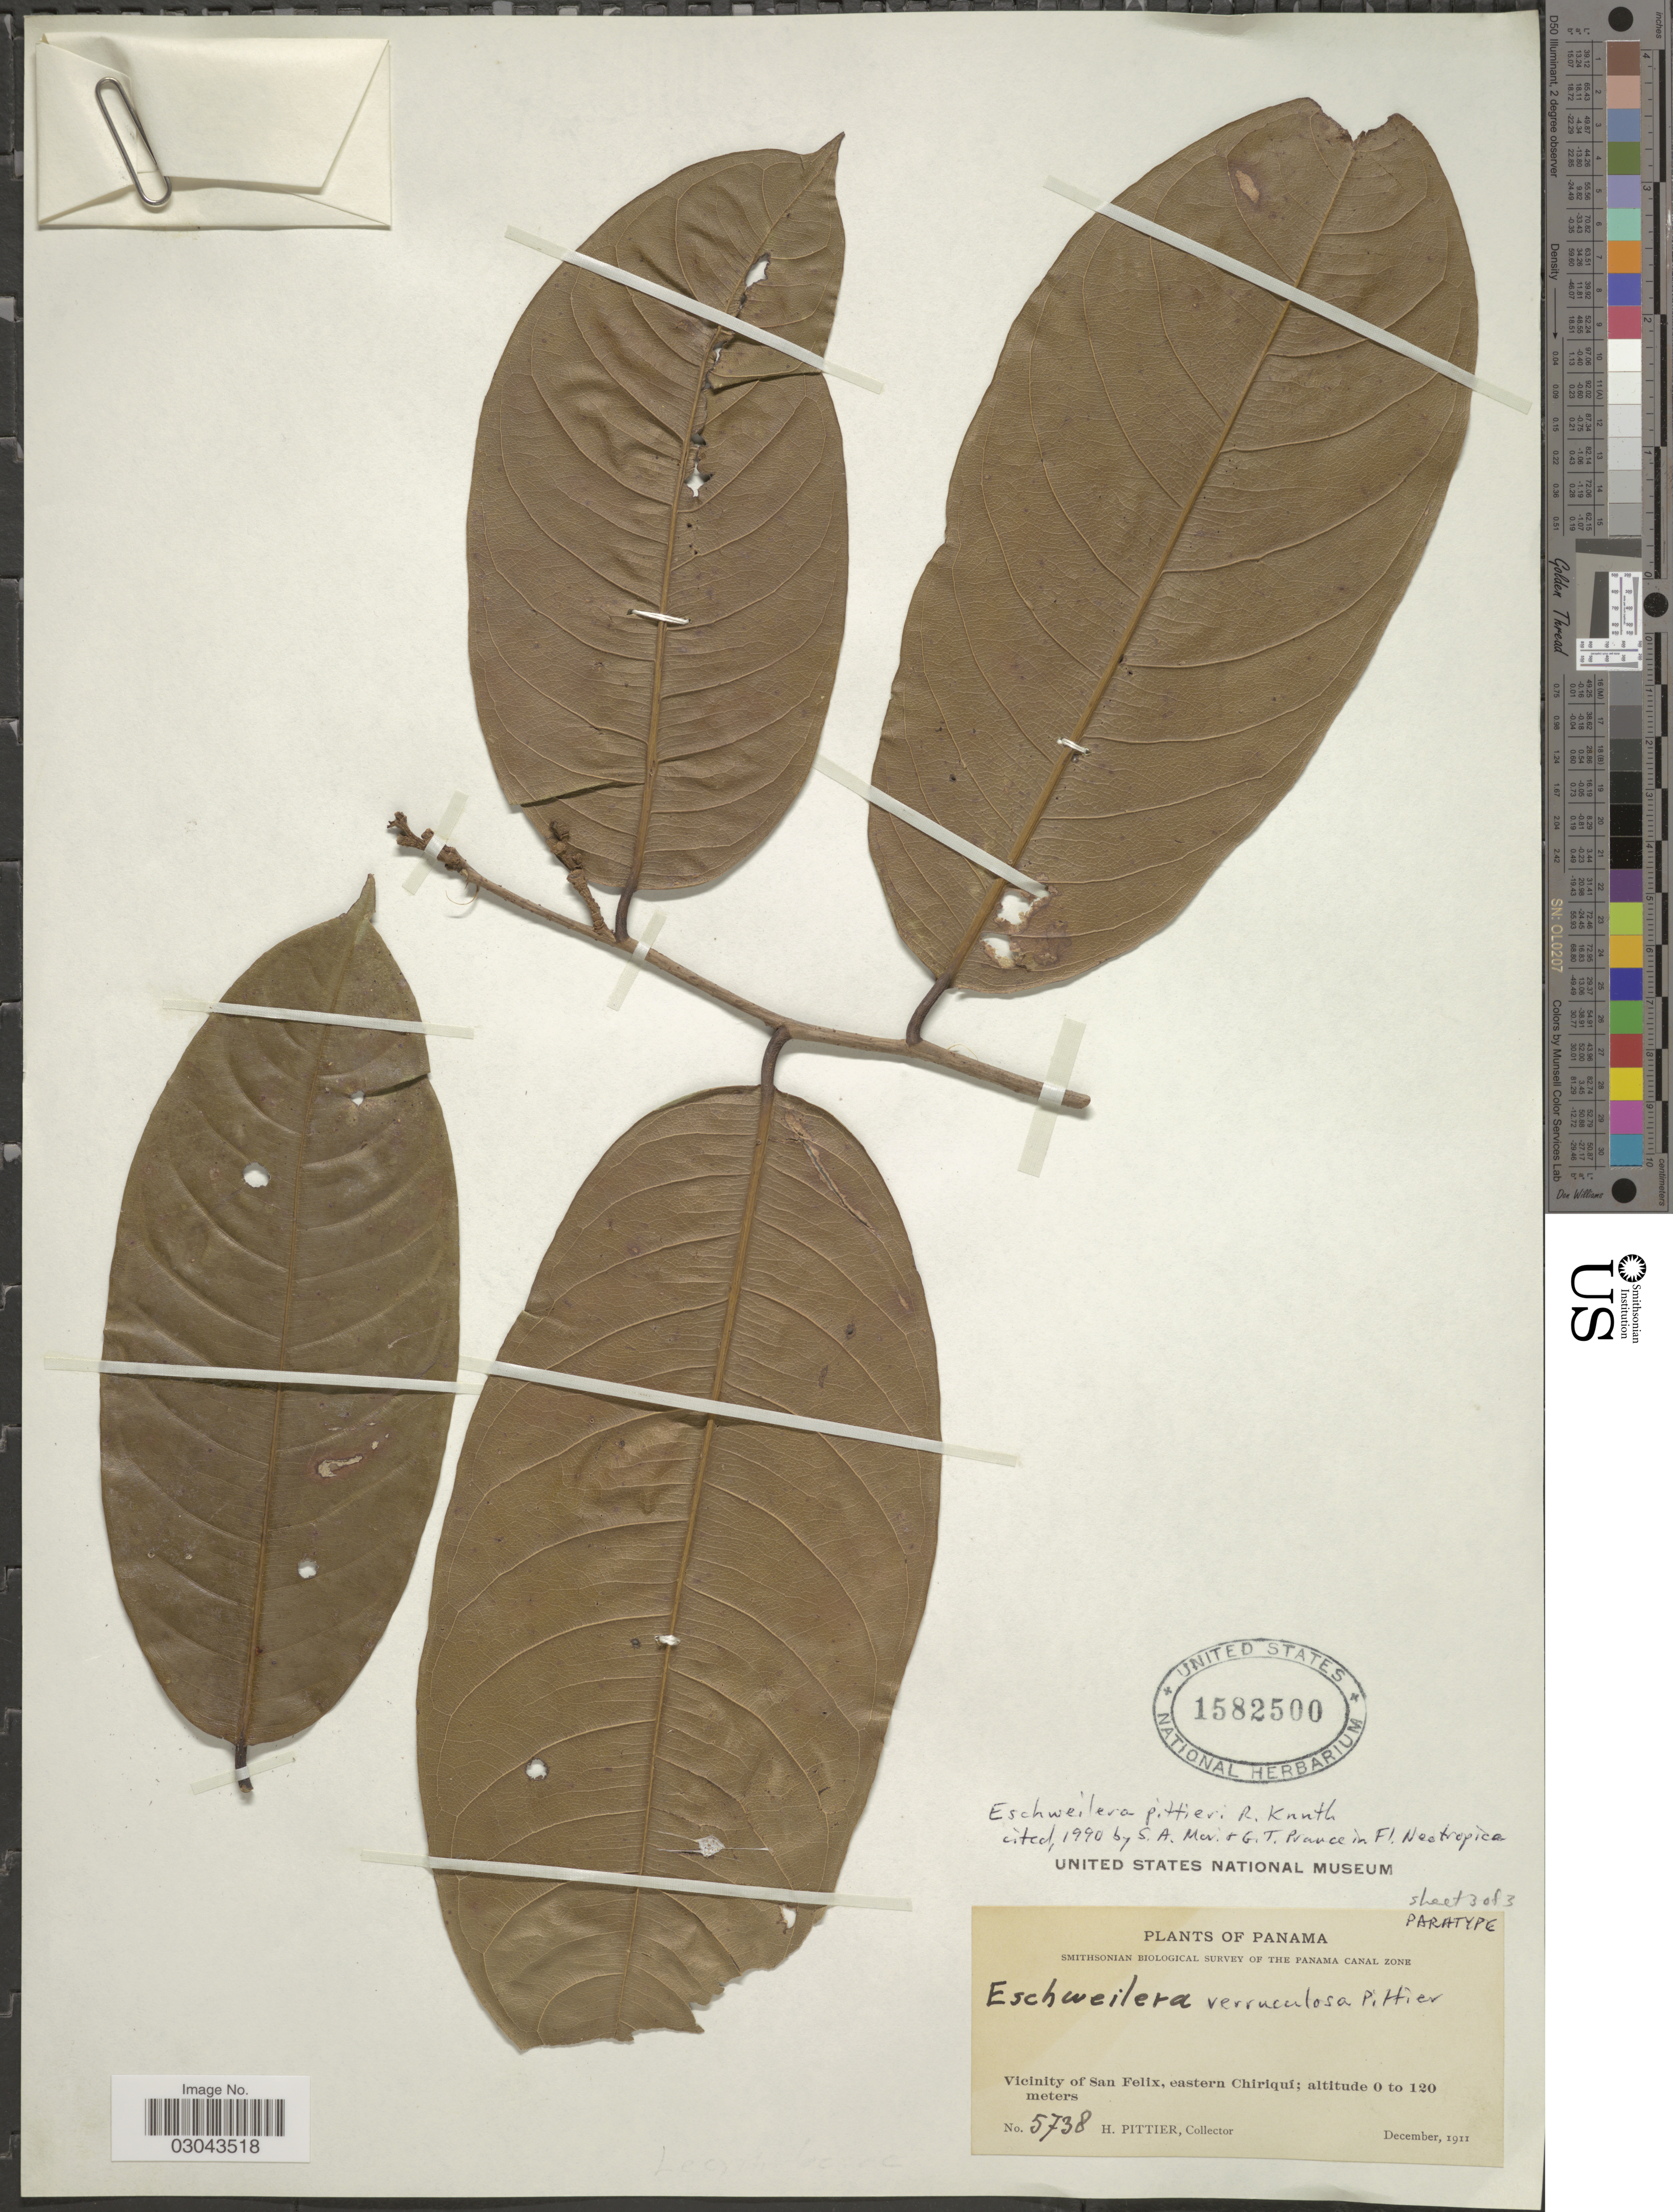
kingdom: Plantae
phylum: Tracheophyta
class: Magnoliopsida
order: Ericales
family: Lecythidaceae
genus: Eschweilera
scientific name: Eschweilera pittieri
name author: R. Knuth in Engl.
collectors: H. F. Pittier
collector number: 5738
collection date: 1911-12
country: Panama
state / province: Chiriqui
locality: Vicinity of San Felix, eastern Chiriquí.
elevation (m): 0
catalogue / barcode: US 1582500